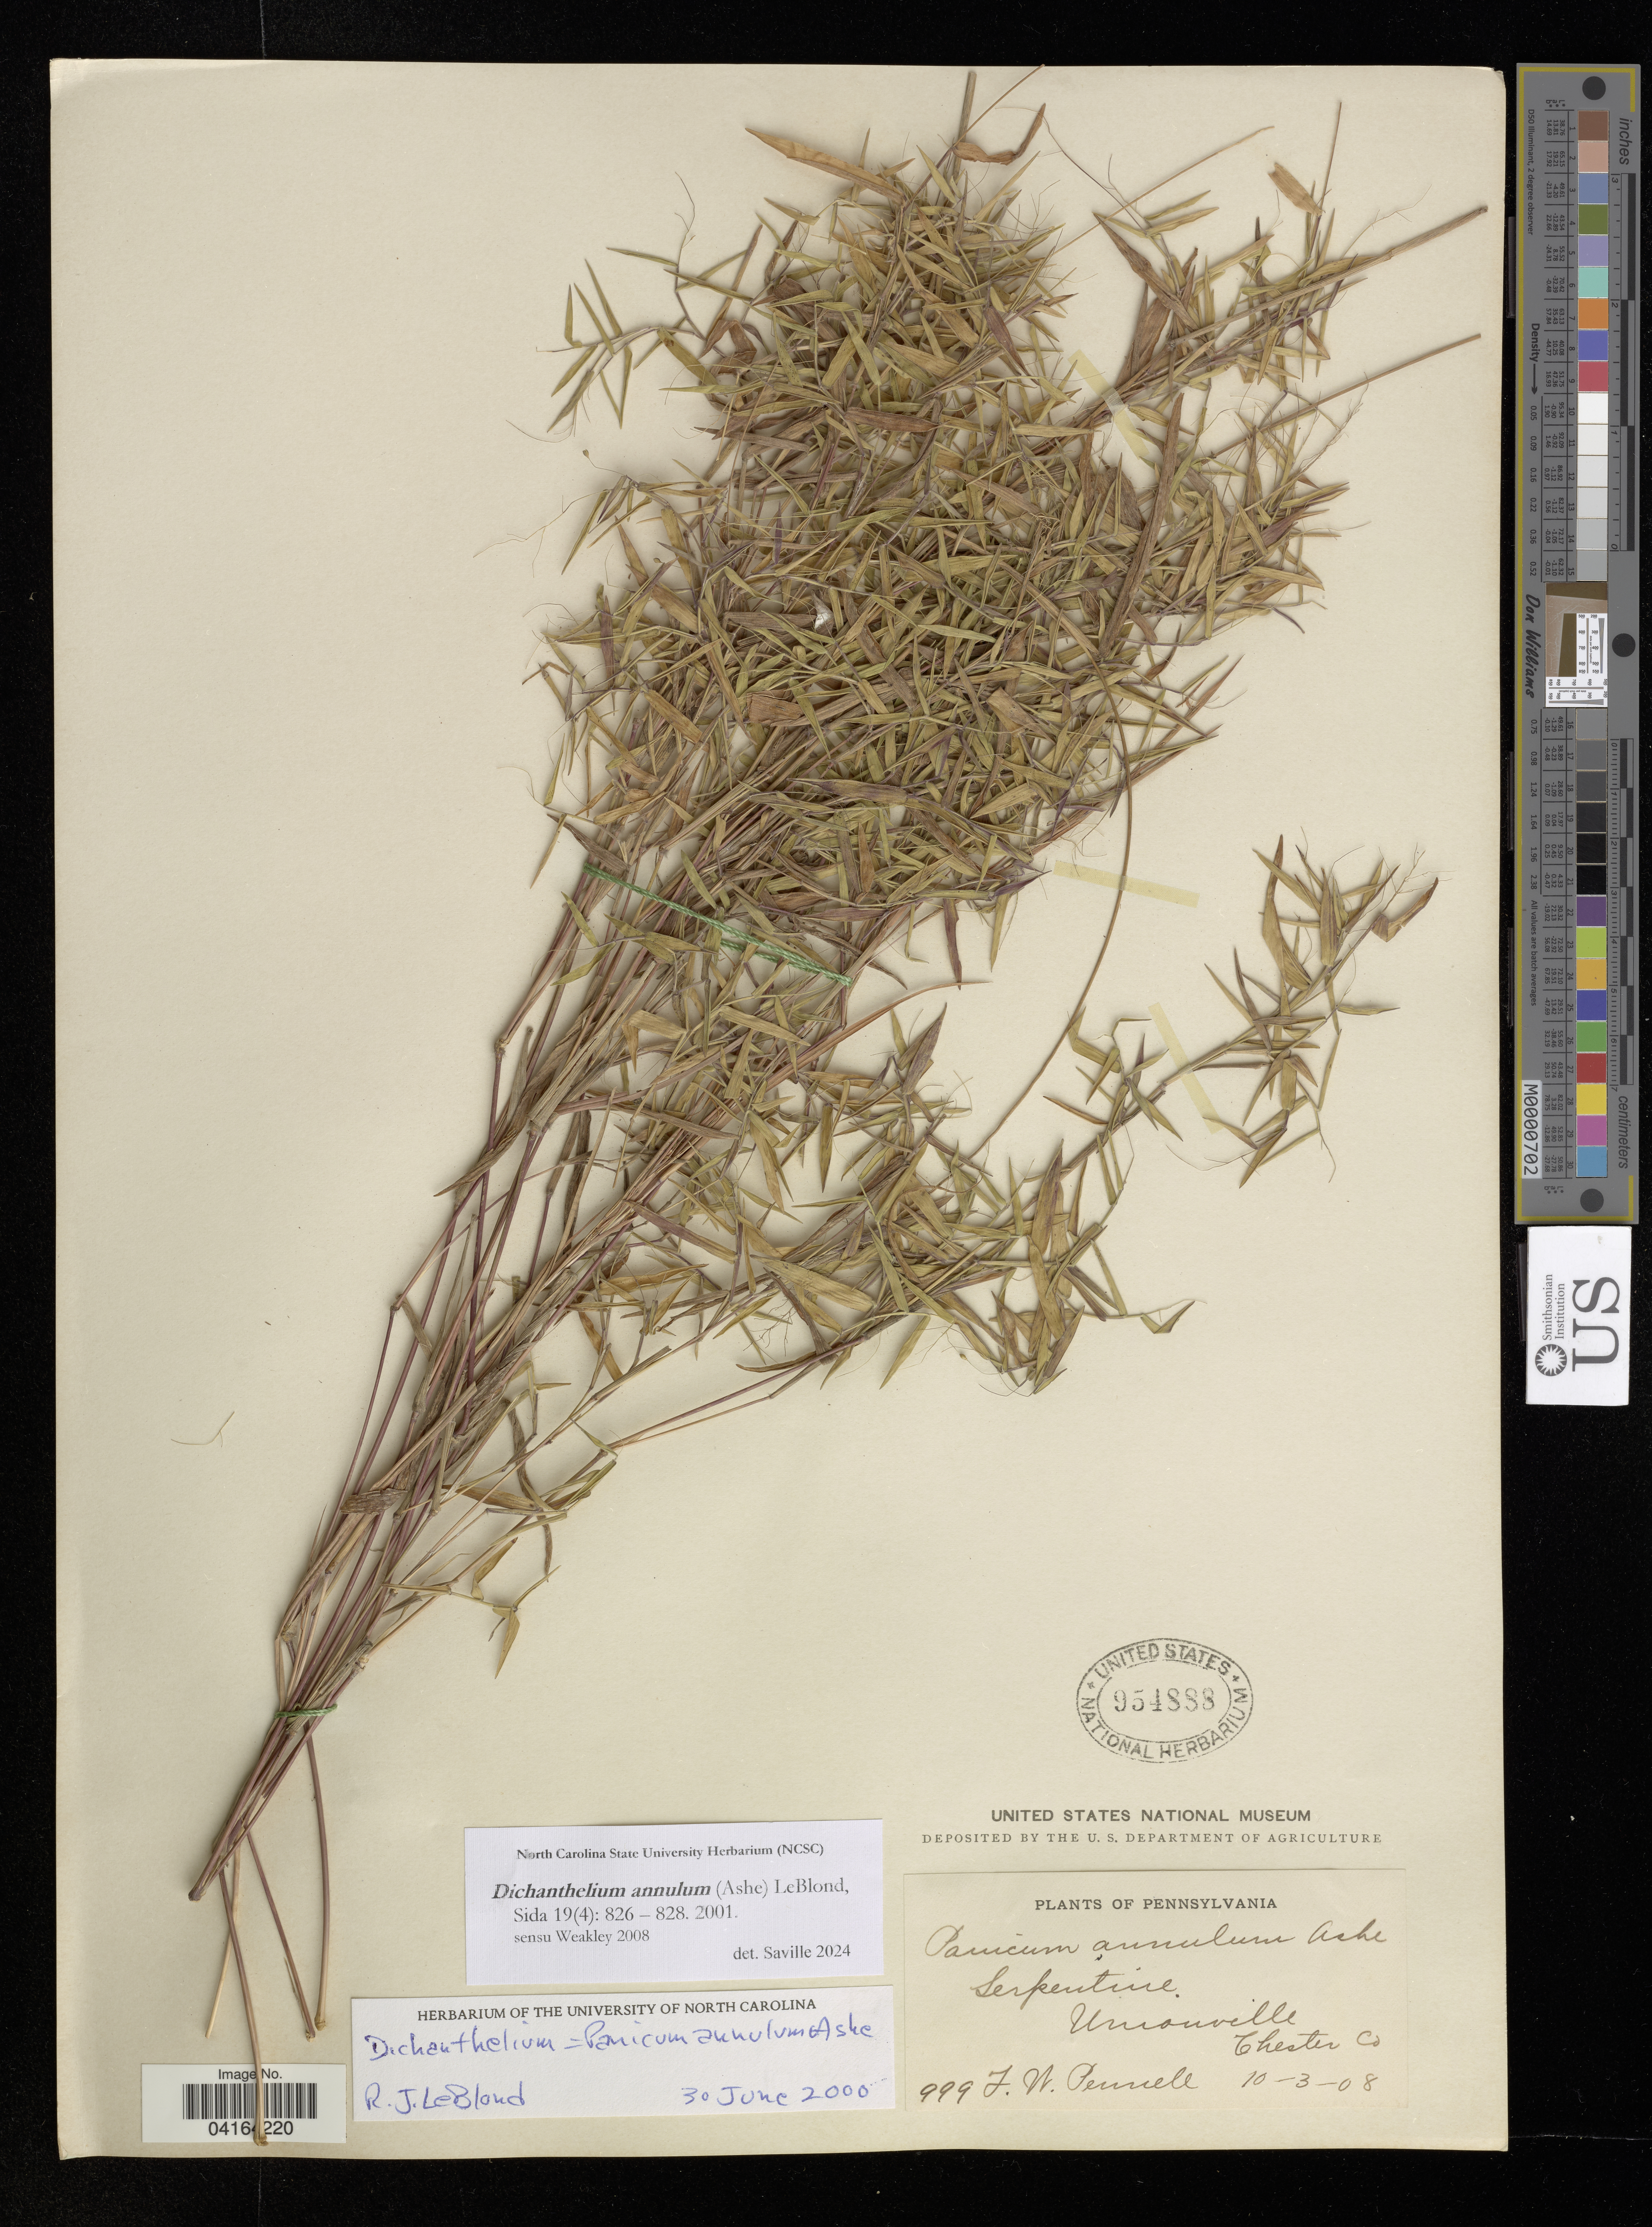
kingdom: Plantae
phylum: Tracheophyta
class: Liliopsida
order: Poales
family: Poaceae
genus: Dichanthelium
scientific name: Dichanthelium annulum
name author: (Ashe) LeBlond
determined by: Saville, A. C., (NCSC), North Carolina State University (UNITED STATES)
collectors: F. W. Pennell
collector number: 999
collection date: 1908-03-10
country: United States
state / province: Pennsylvania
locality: Unionville Chester Co.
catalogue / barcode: US 954888